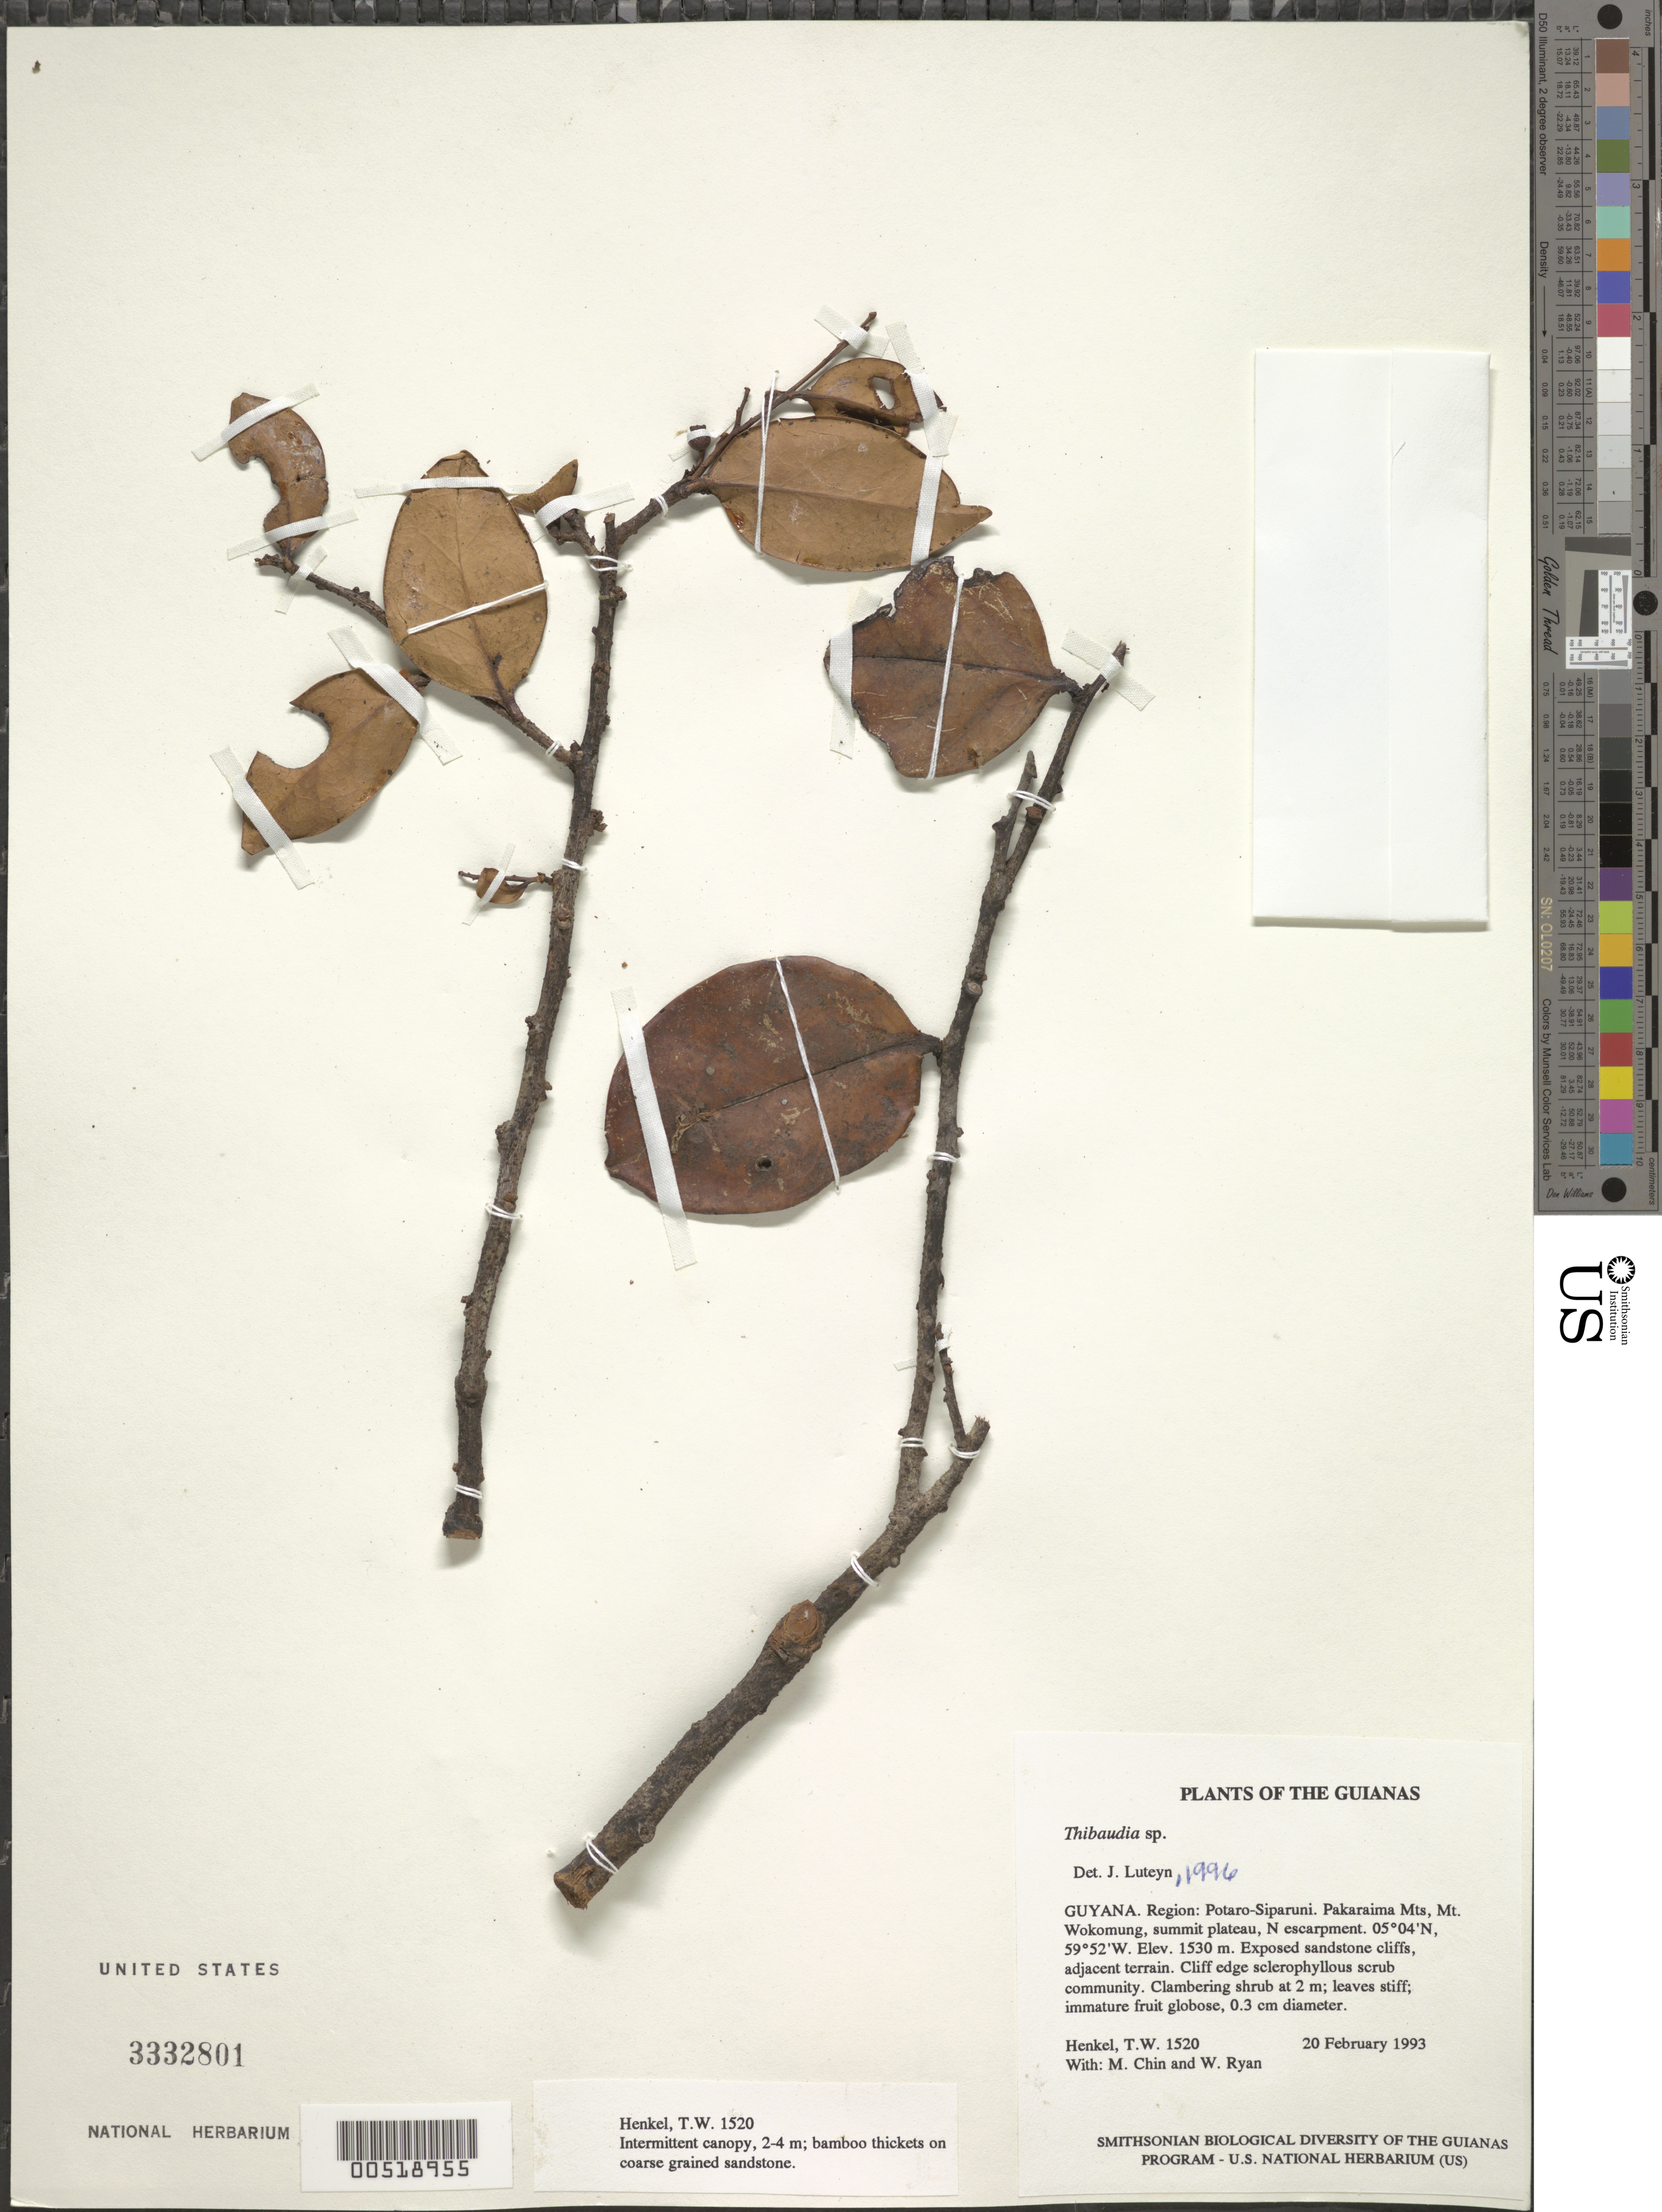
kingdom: Plantae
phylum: Tracheophyta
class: Magnoliopsida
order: Ericales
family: Ericaceae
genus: Thibaudia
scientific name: Thibaudia sp.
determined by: Luteyn, J. L.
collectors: T. Henkel, M. Chin & W. Ryan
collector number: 1520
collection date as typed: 20 February 1993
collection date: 1993-02-20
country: Guyana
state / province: Potaro-Siparuni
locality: Pakaraima Mts, Mt. Wokomung, summit plateau, N escarpment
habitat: Exposed sandstone cliffs, adjacent terrain. Cliff edge sclerophyllous scrub community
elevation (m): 1530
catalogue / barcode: US 3332801